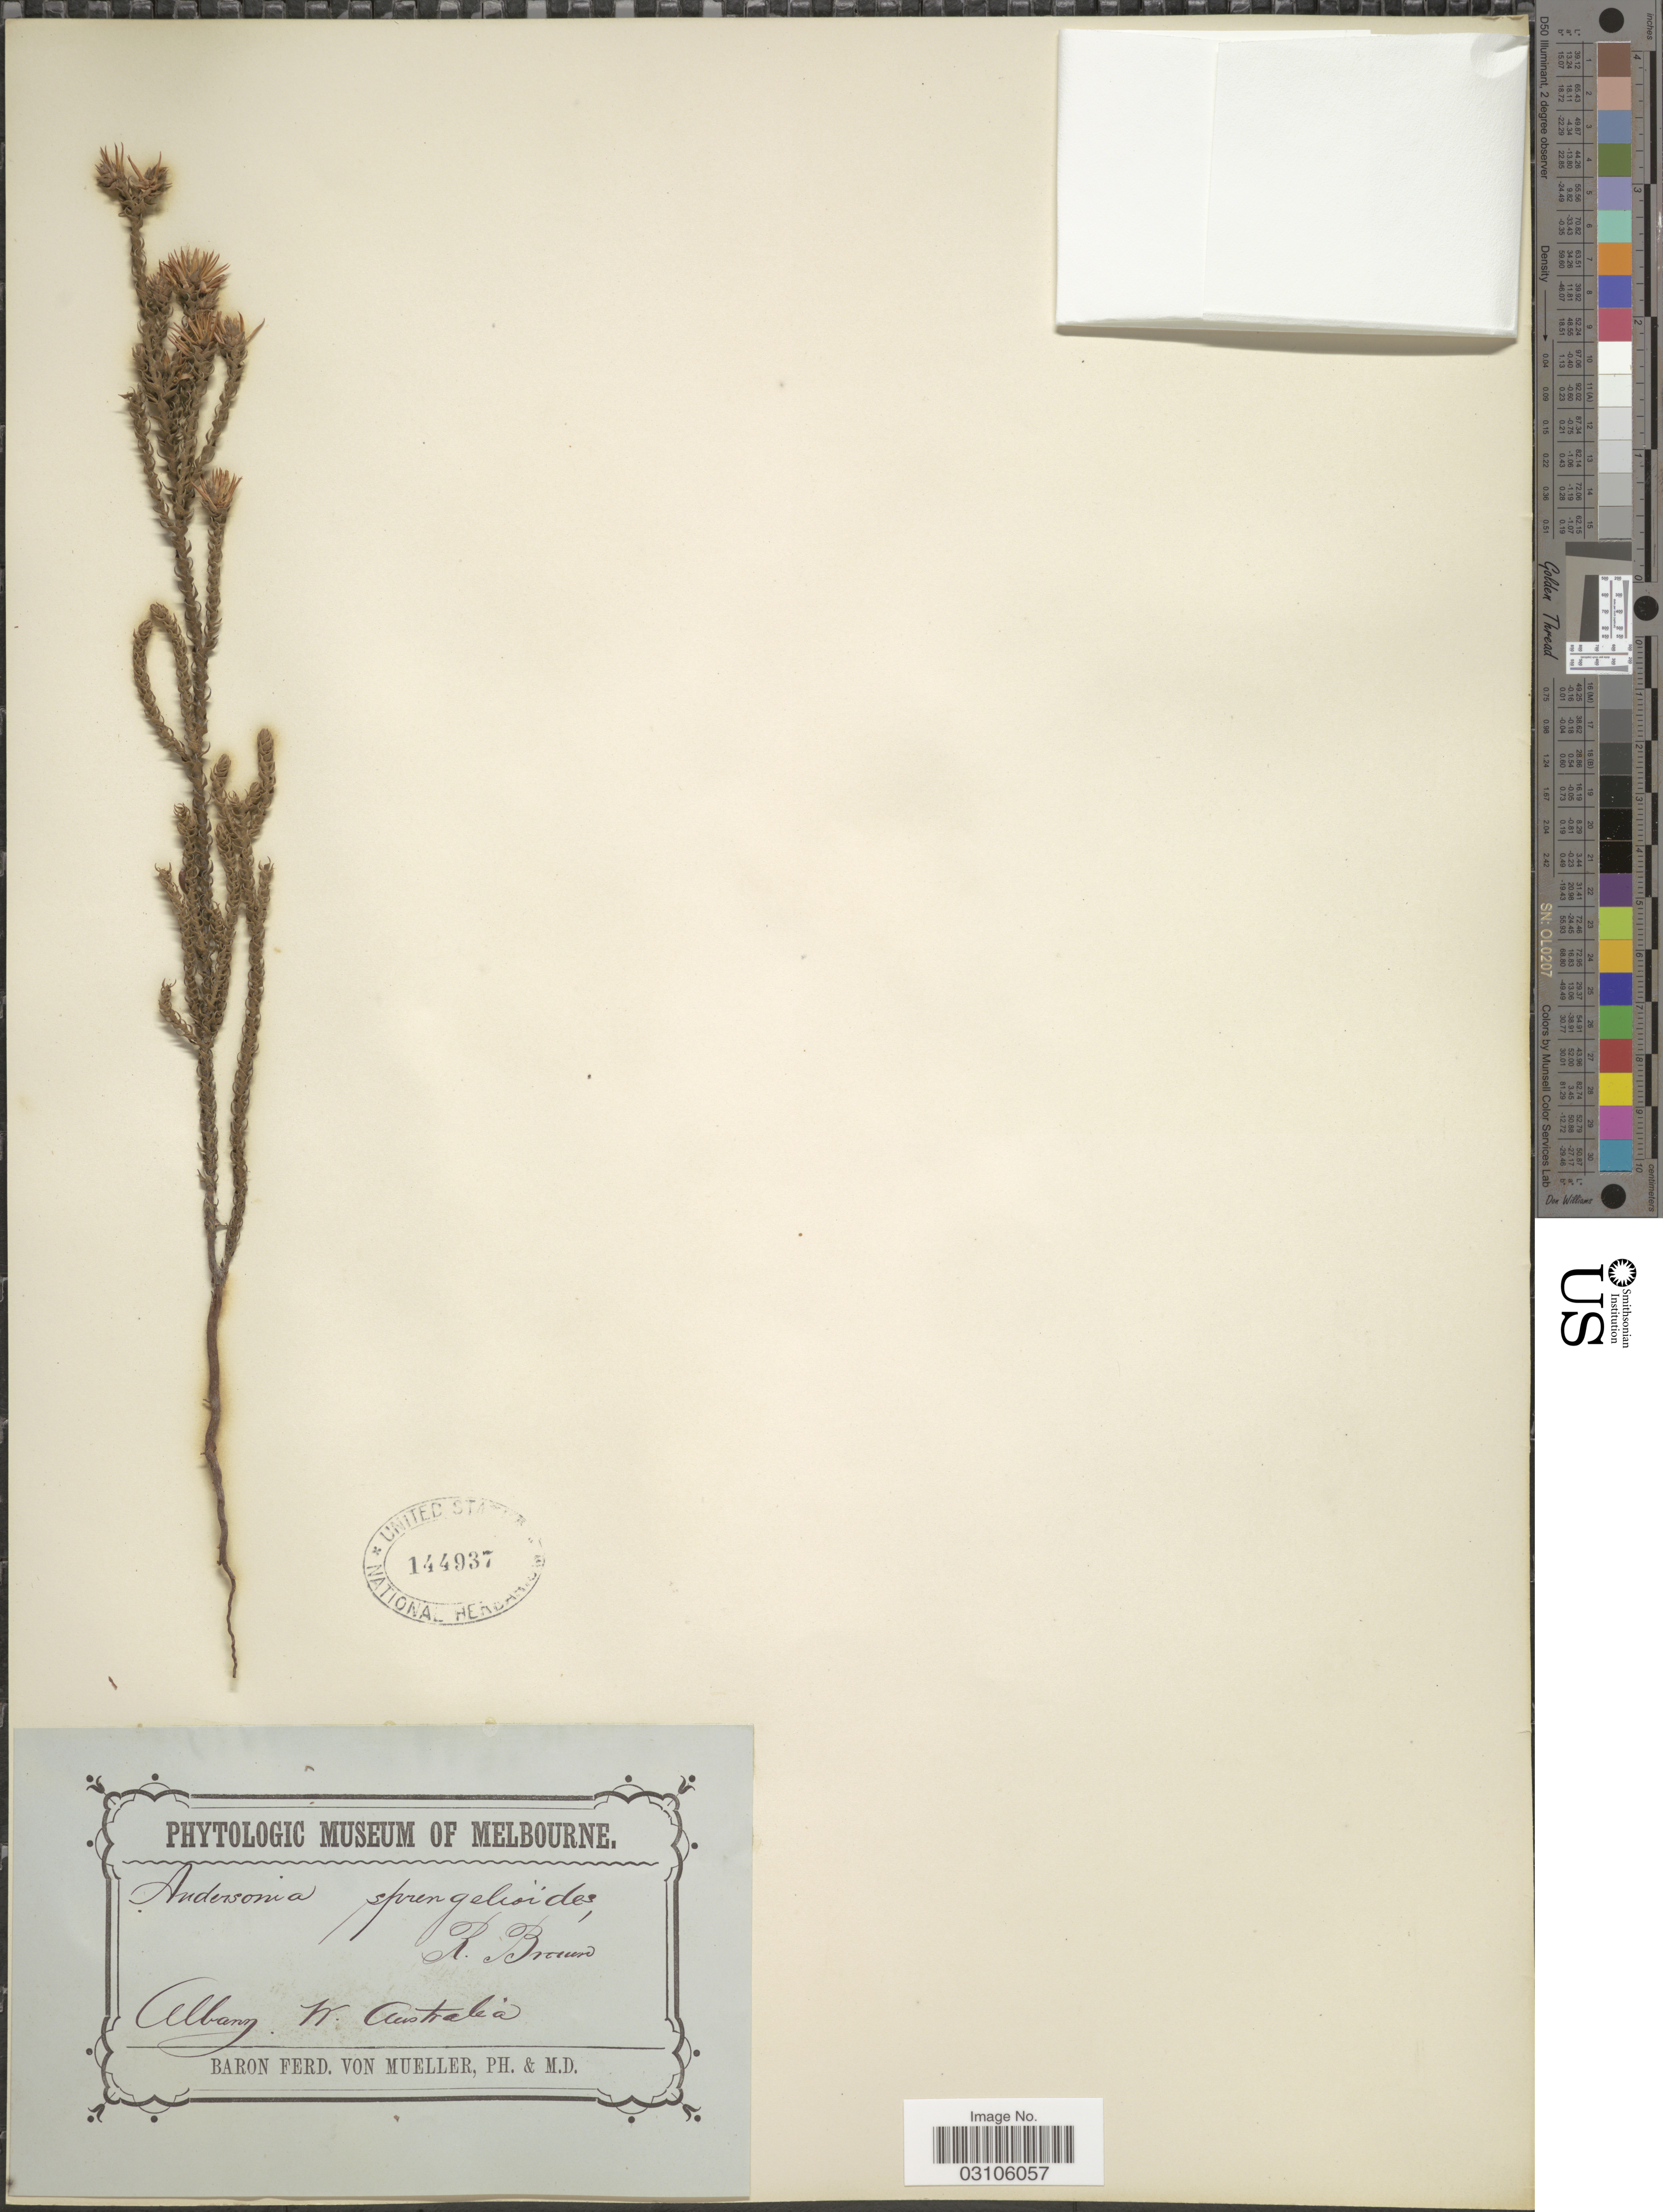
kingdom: Plantae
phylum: Tracheophyta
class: Magnoliopsida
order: Ericales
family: Ericaceae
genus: Andersonia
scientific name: Andersonia sprengelioides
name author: R. Br.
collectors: F. Mueller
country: Australia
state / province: Western Australia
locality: Albany. W. Australia.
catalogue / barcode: US 144937